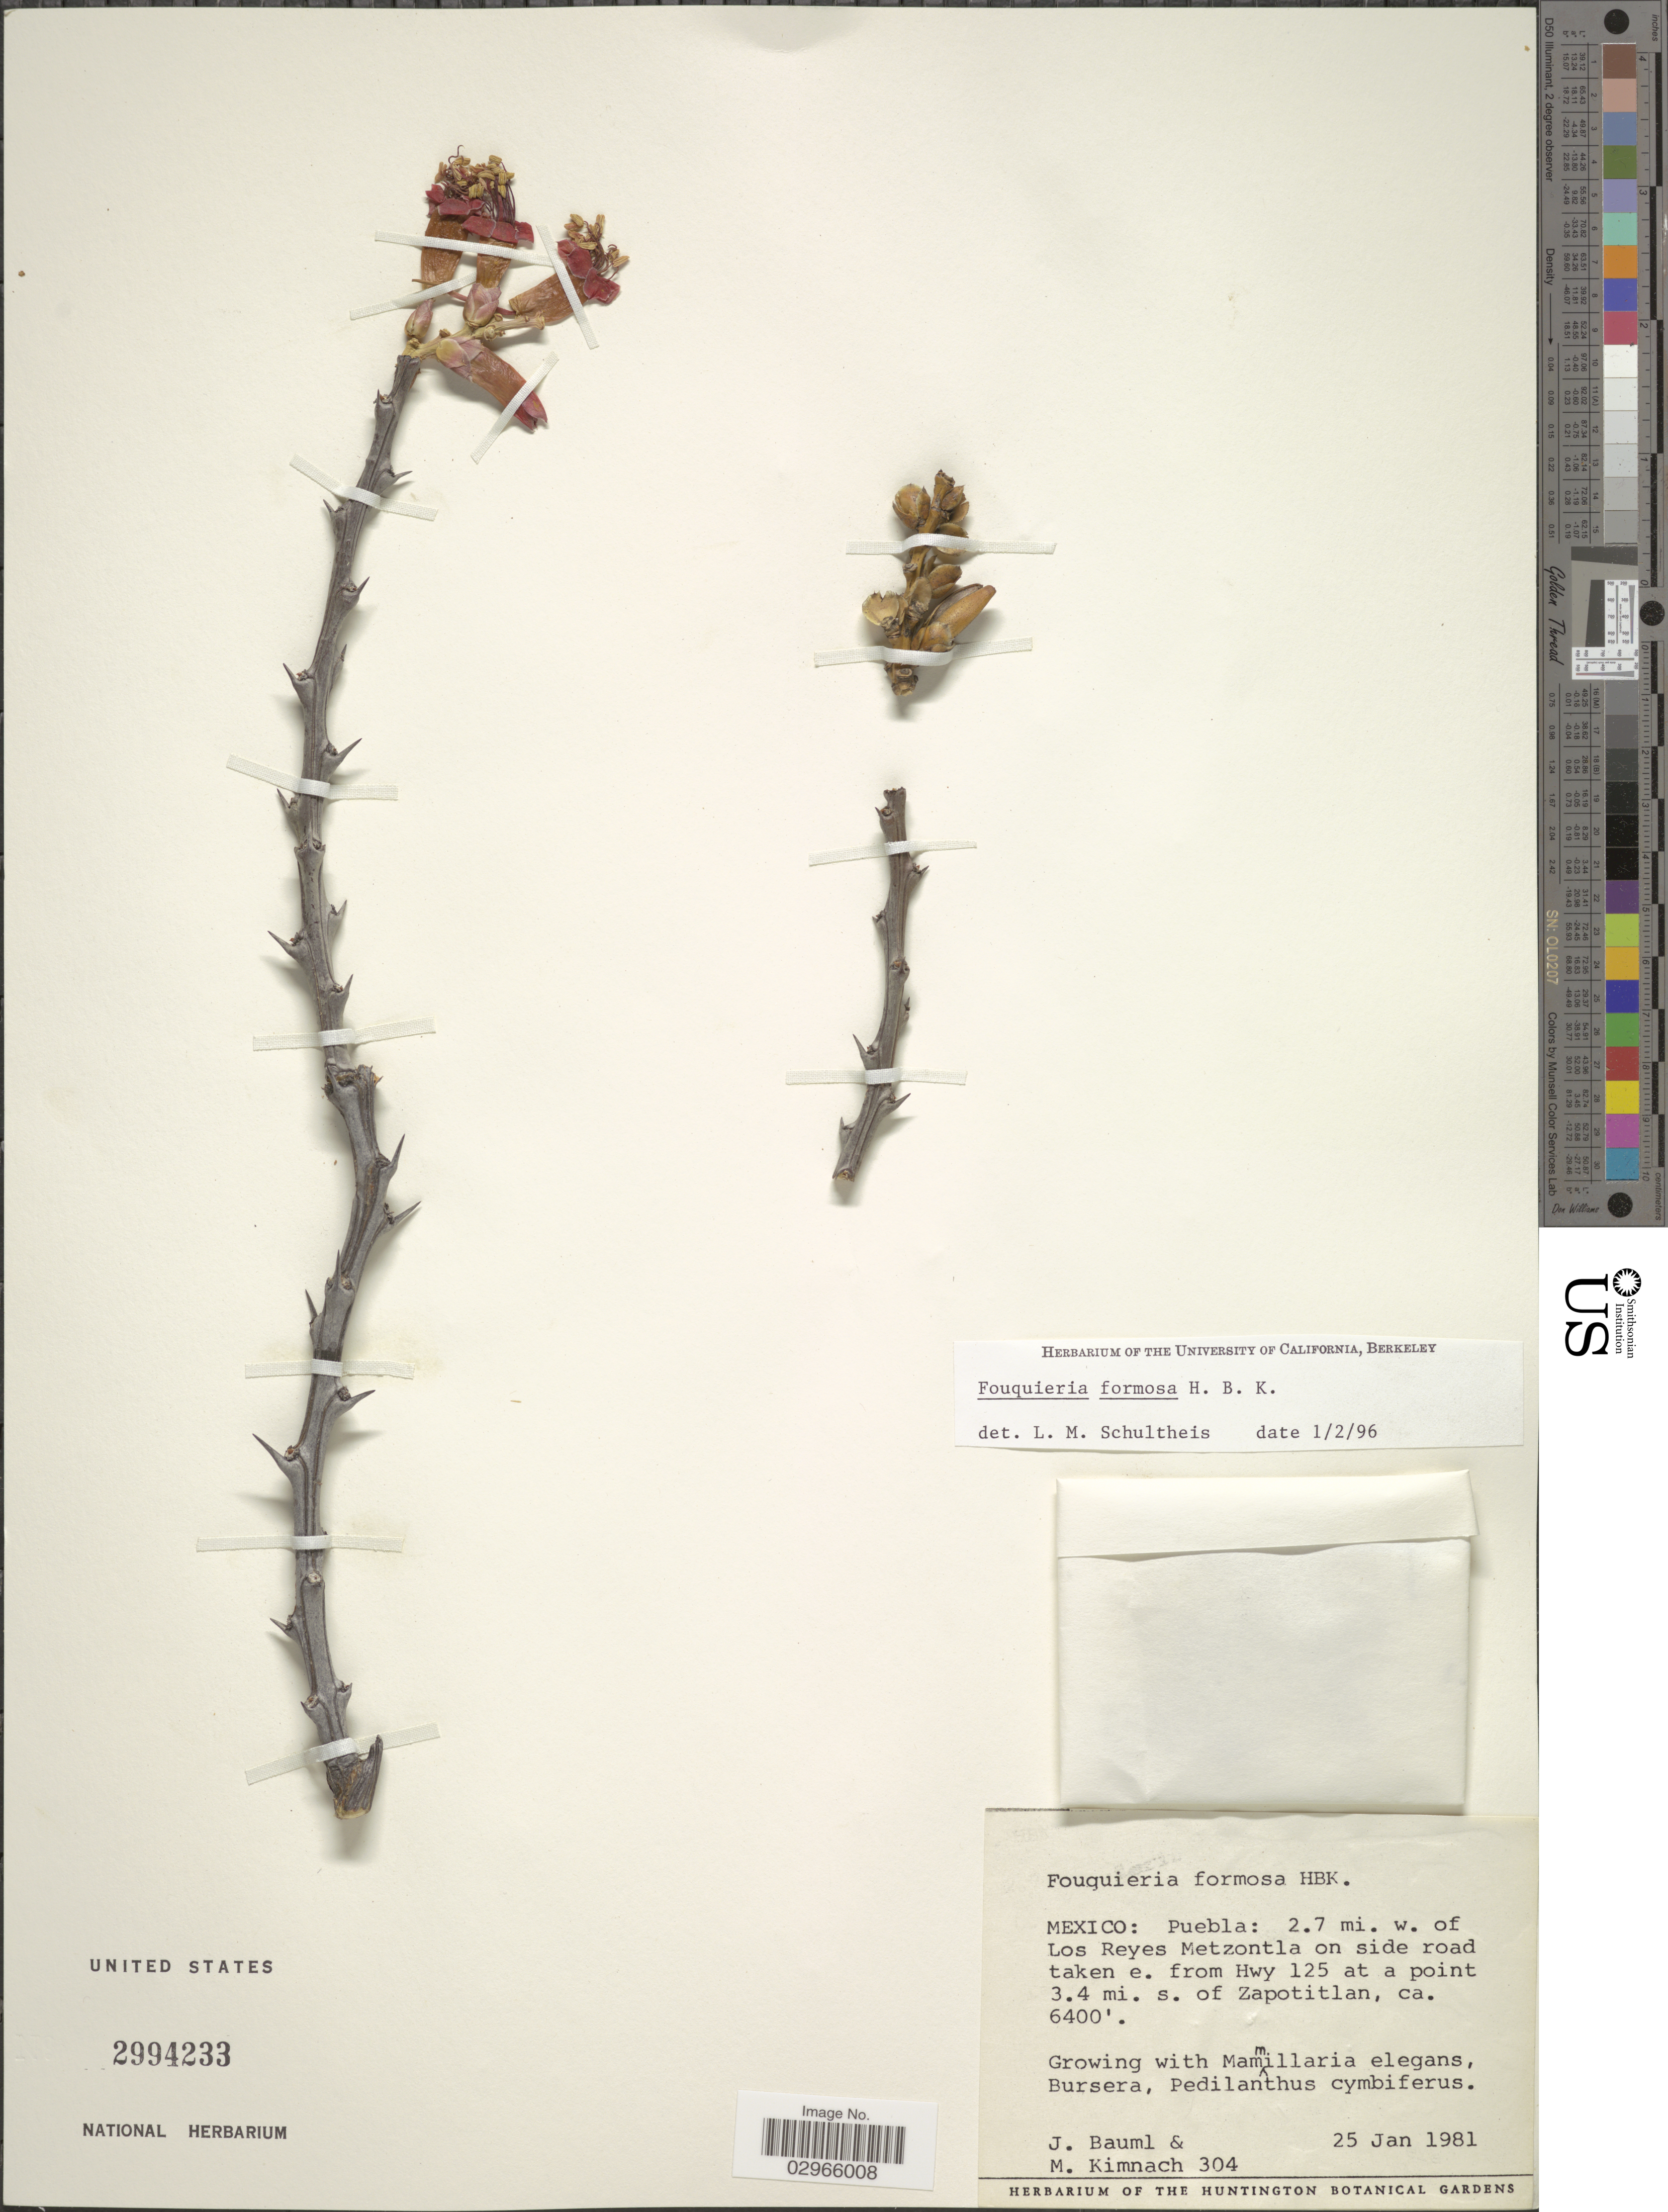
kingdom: Plantae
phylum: Tracheophyta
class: Magnoliopsida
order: Ericales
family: Fouquieriaceae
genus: Fouquieria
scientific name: Fouquieria formosa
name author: Kunth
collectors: J. Bauml & M. W. Kimnach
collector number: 304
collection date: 1981-01-25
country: Mexico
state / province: Puebla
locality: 2.7 mi. w. of Los Reyes Metzontla on side road taken e. from Hwy 125 at a point 3.4 mi. s. of Zapotitlan.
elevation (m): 1951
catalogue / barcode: US 2994233